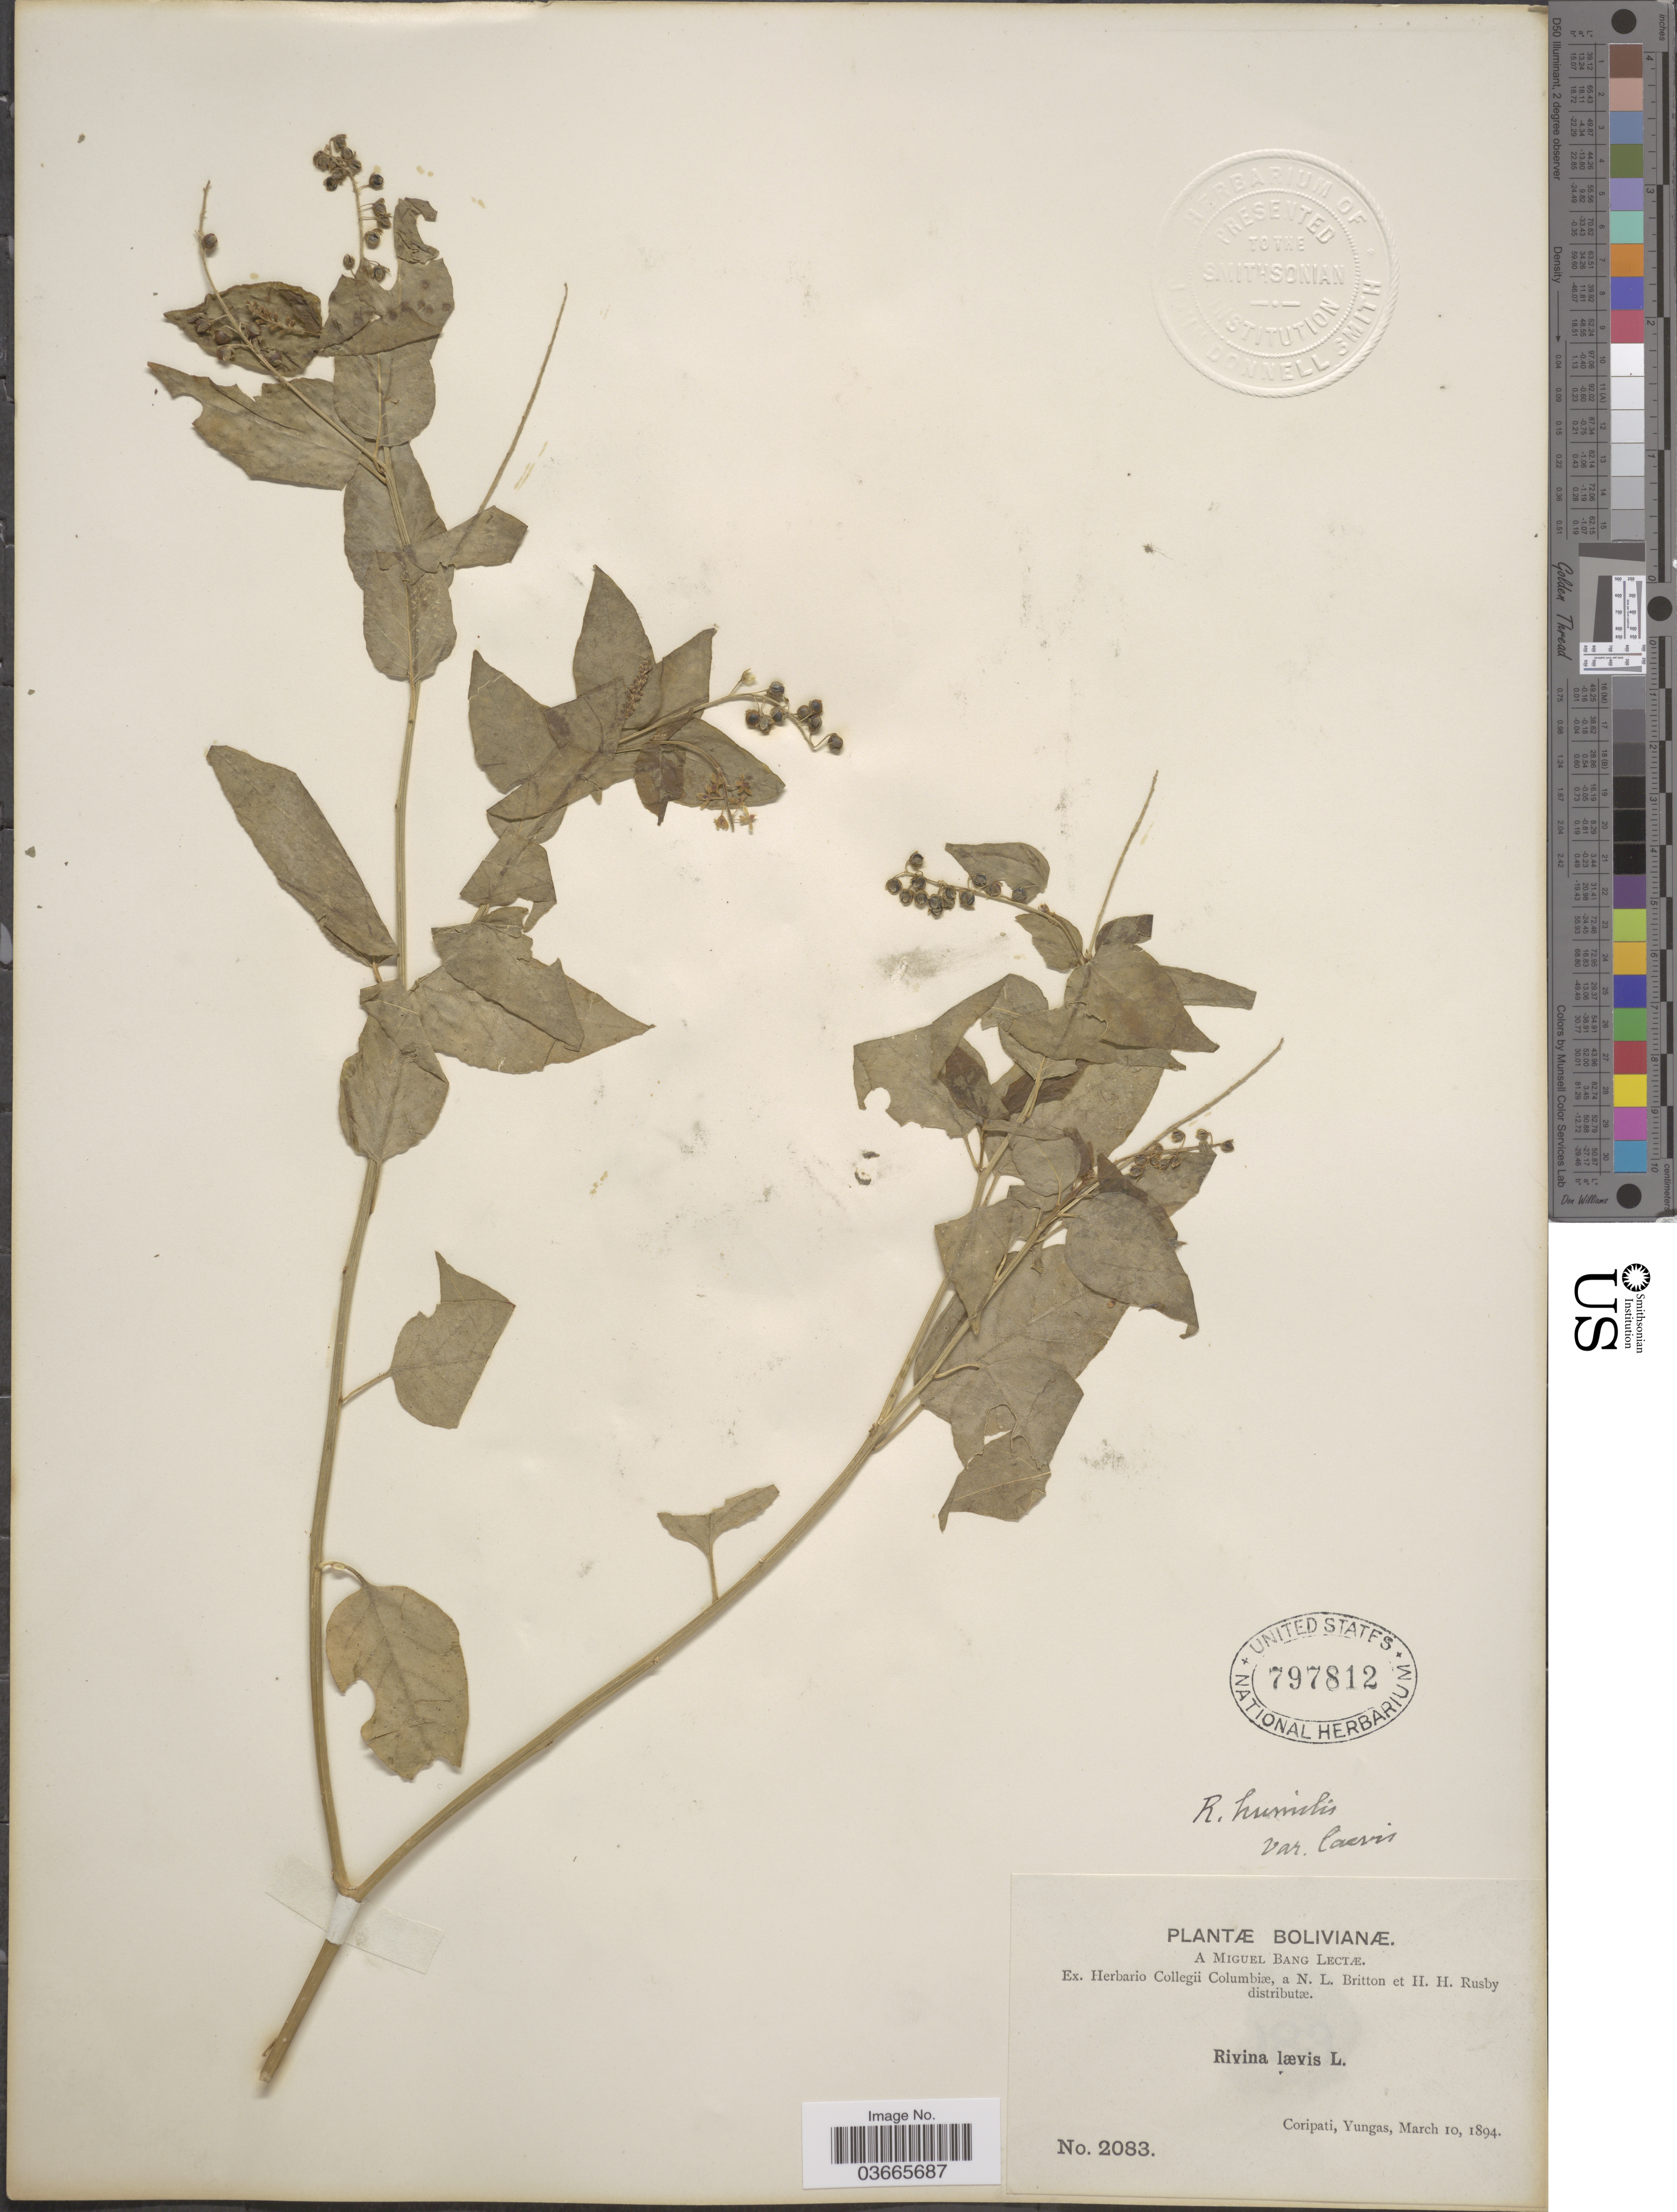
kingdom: Plantae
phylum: Tracheophyta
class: Magnoliopsida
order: Caryophyllales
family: Phytolaccaceae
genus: Rivina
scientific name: Rivina humilis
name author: L.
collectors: M. Bang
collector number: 2083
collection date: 1894-03-10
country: Bolivia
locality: Coripati, Yungas.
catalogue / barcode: US 797812